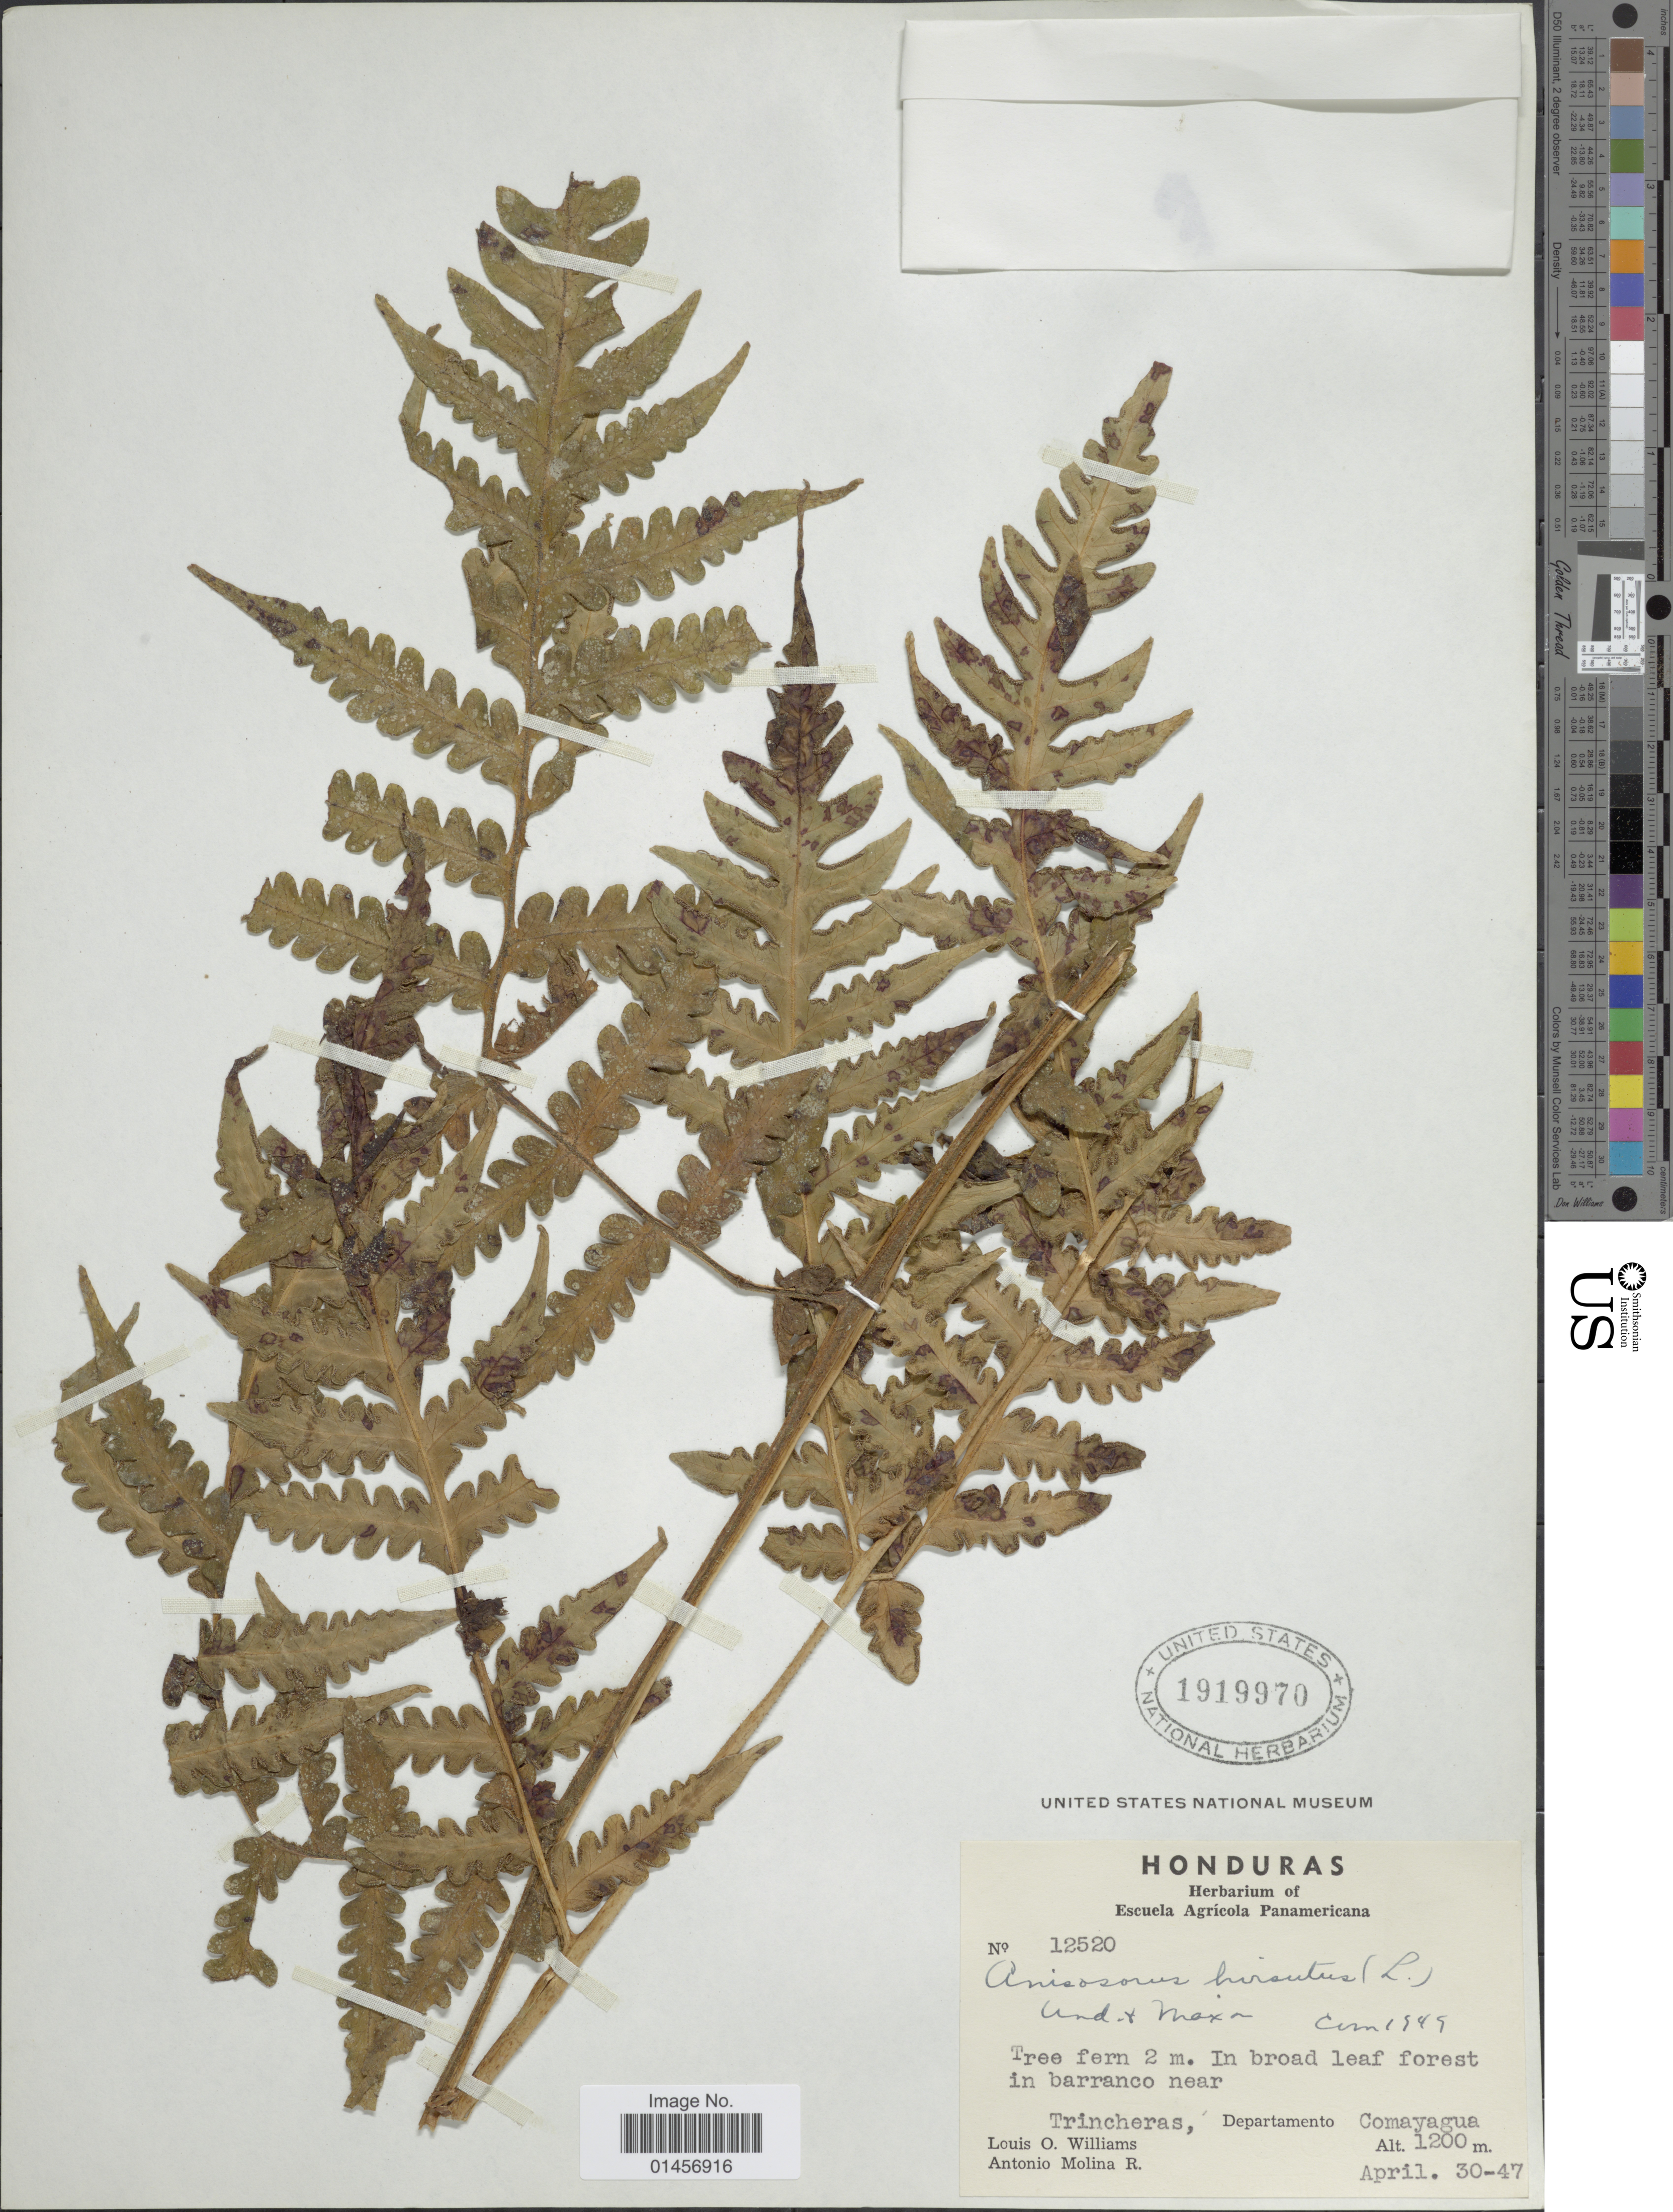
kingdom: Plantae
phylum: Tracheophyta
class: Polypodiopsida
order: Polypodiales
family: Lonchitidaceae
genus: Lonchitis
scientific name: Lonchitis hirsuta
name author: L.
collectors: L. O. Williams & A. Molina R.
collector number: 12520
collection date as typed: Transcribed d/m/y: 30/4/47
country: Honduras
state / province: Comayagua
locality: Honduras, Trincheras.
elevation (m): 1200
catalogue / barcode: US 1919970